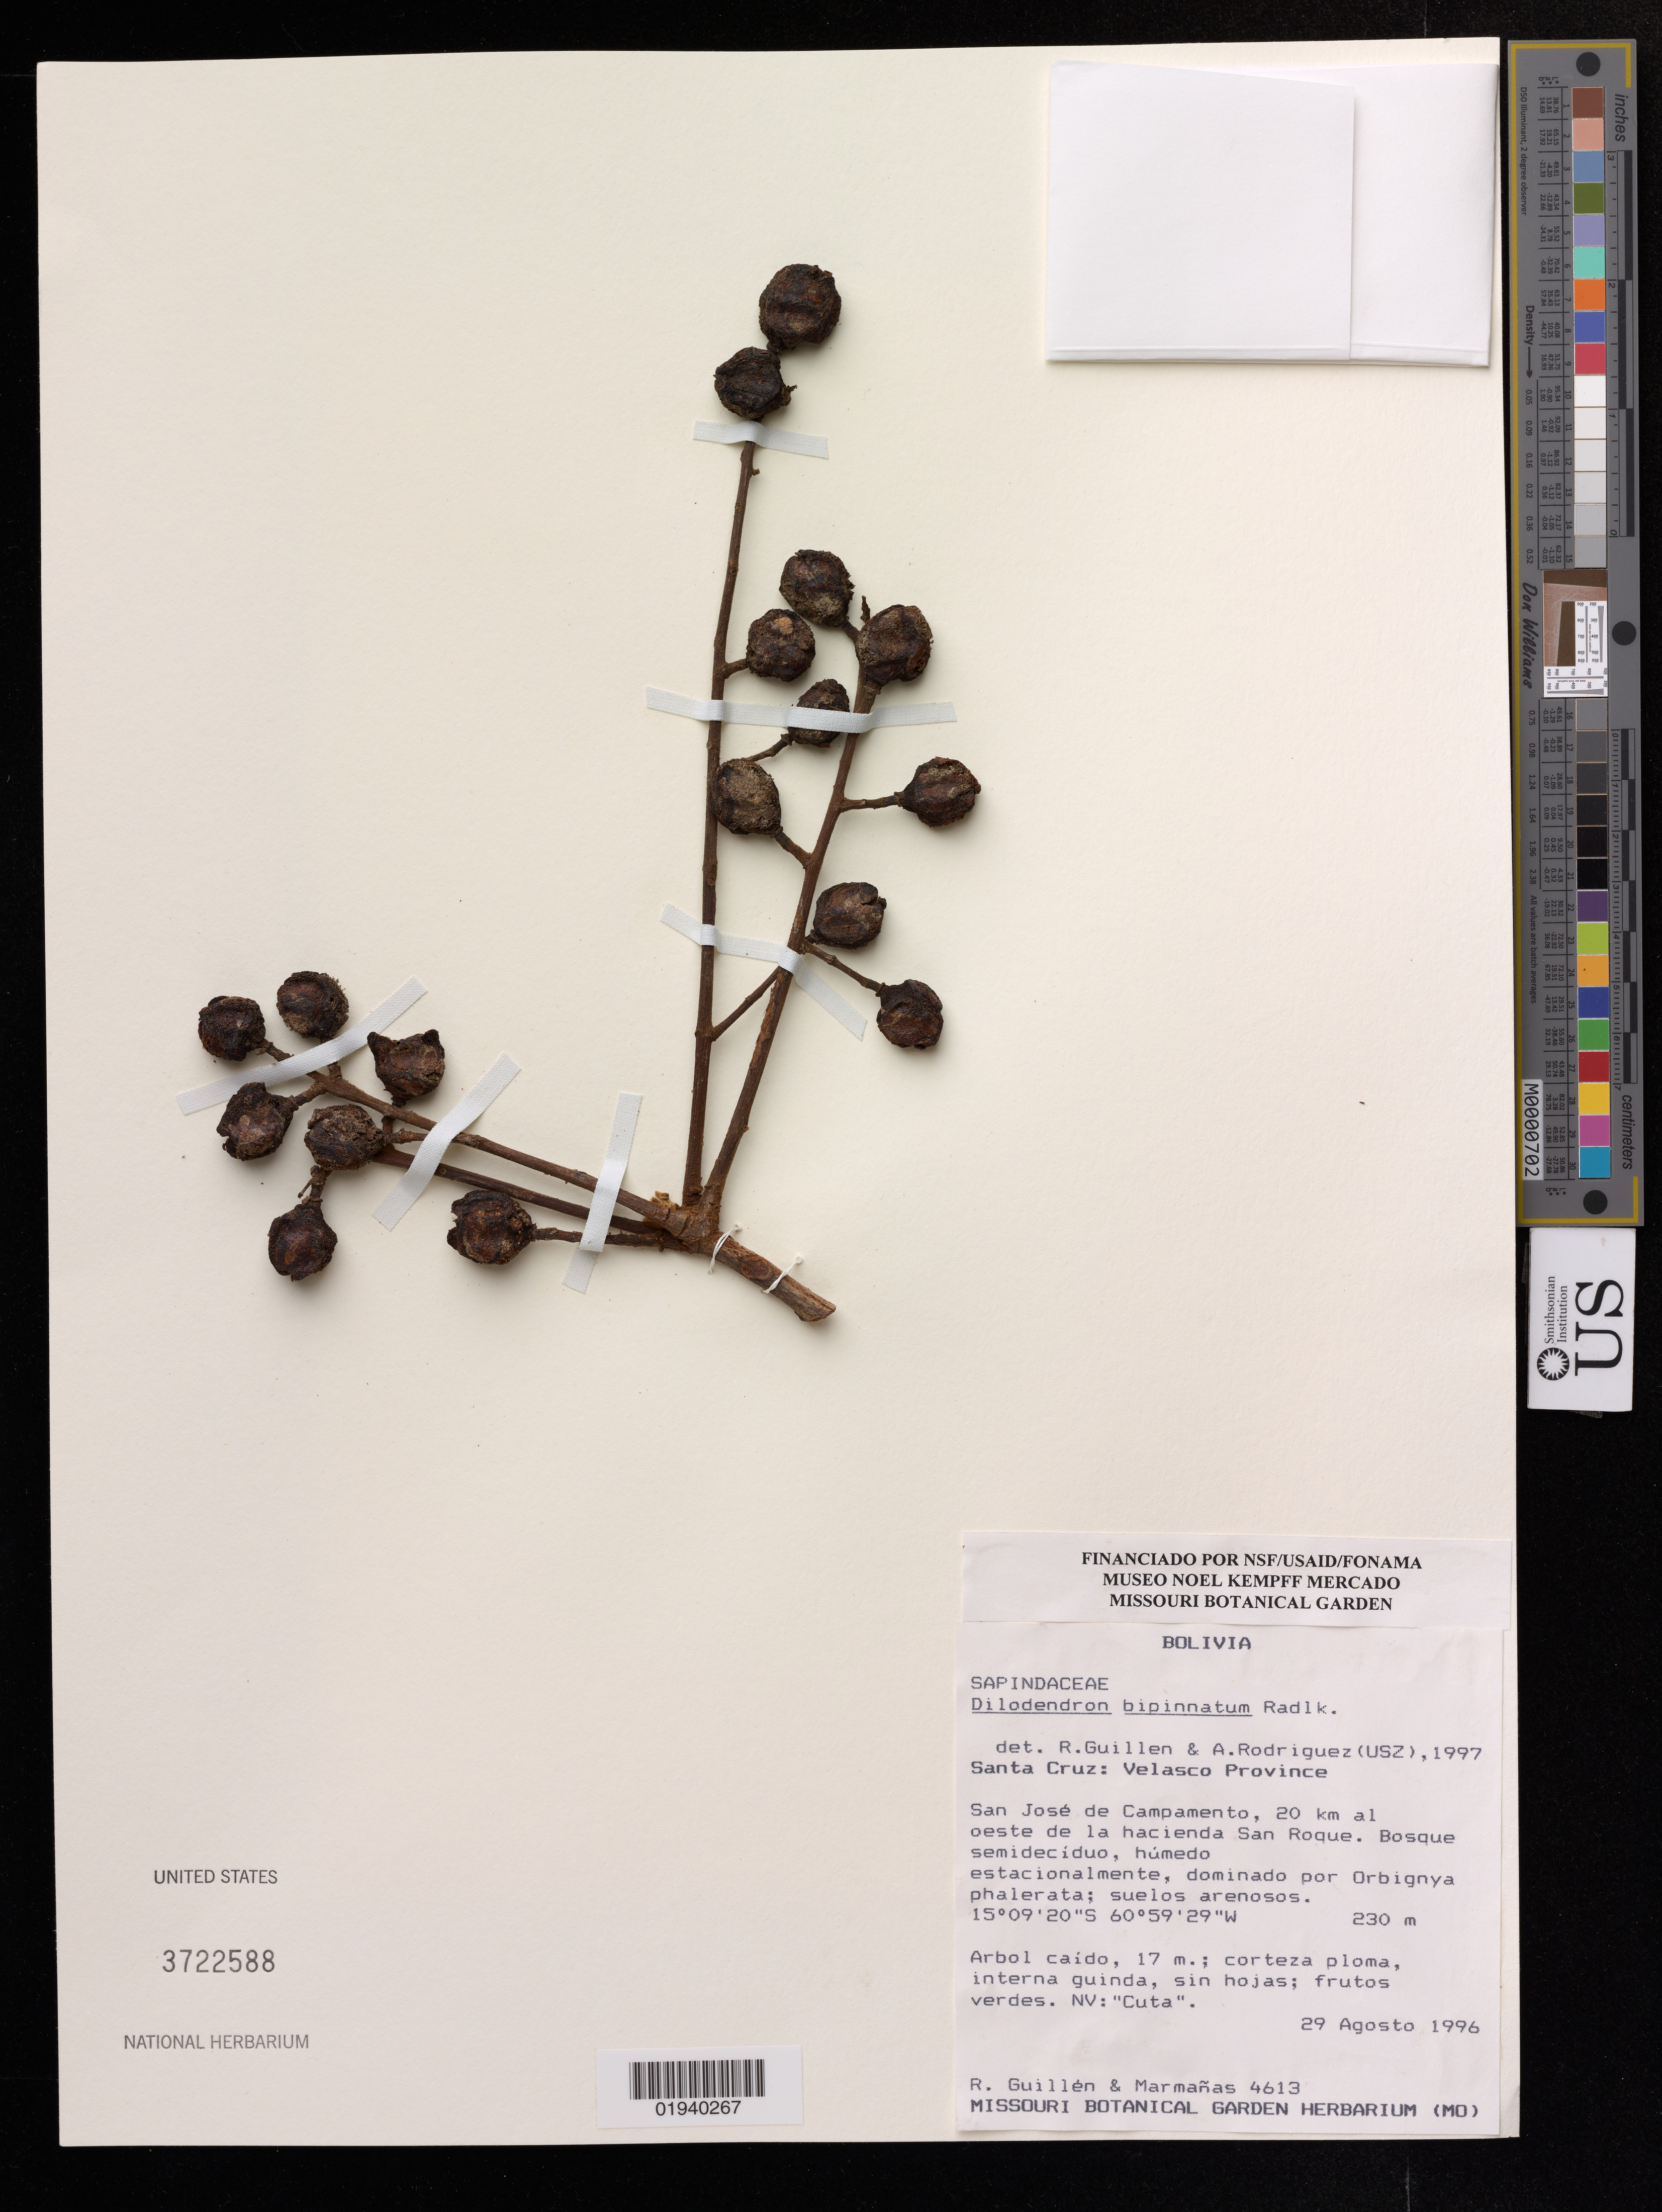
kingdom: Plantae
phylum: Tracheophyta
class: Magnoliopsida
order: Sapindales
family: Sapindaceae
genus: Dilodendron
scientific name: Dilodendron bipinnatum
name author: Radlk.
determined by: Guillén Villarroel, René; Rodriguez, A.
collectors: R. Guillen & M. Marmañas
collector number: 4613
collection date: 1996-08-29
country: Bolivia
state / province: Santa Cruz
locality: Velasco Province. San José de Campamento, 20 km al oeste de la hacienda San Roque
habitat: Bosque semidecíduo, húmedo estacionalmente, dominado por Orbignya phalerata; suelos arenosos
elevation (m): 230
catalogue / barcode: US 3722588